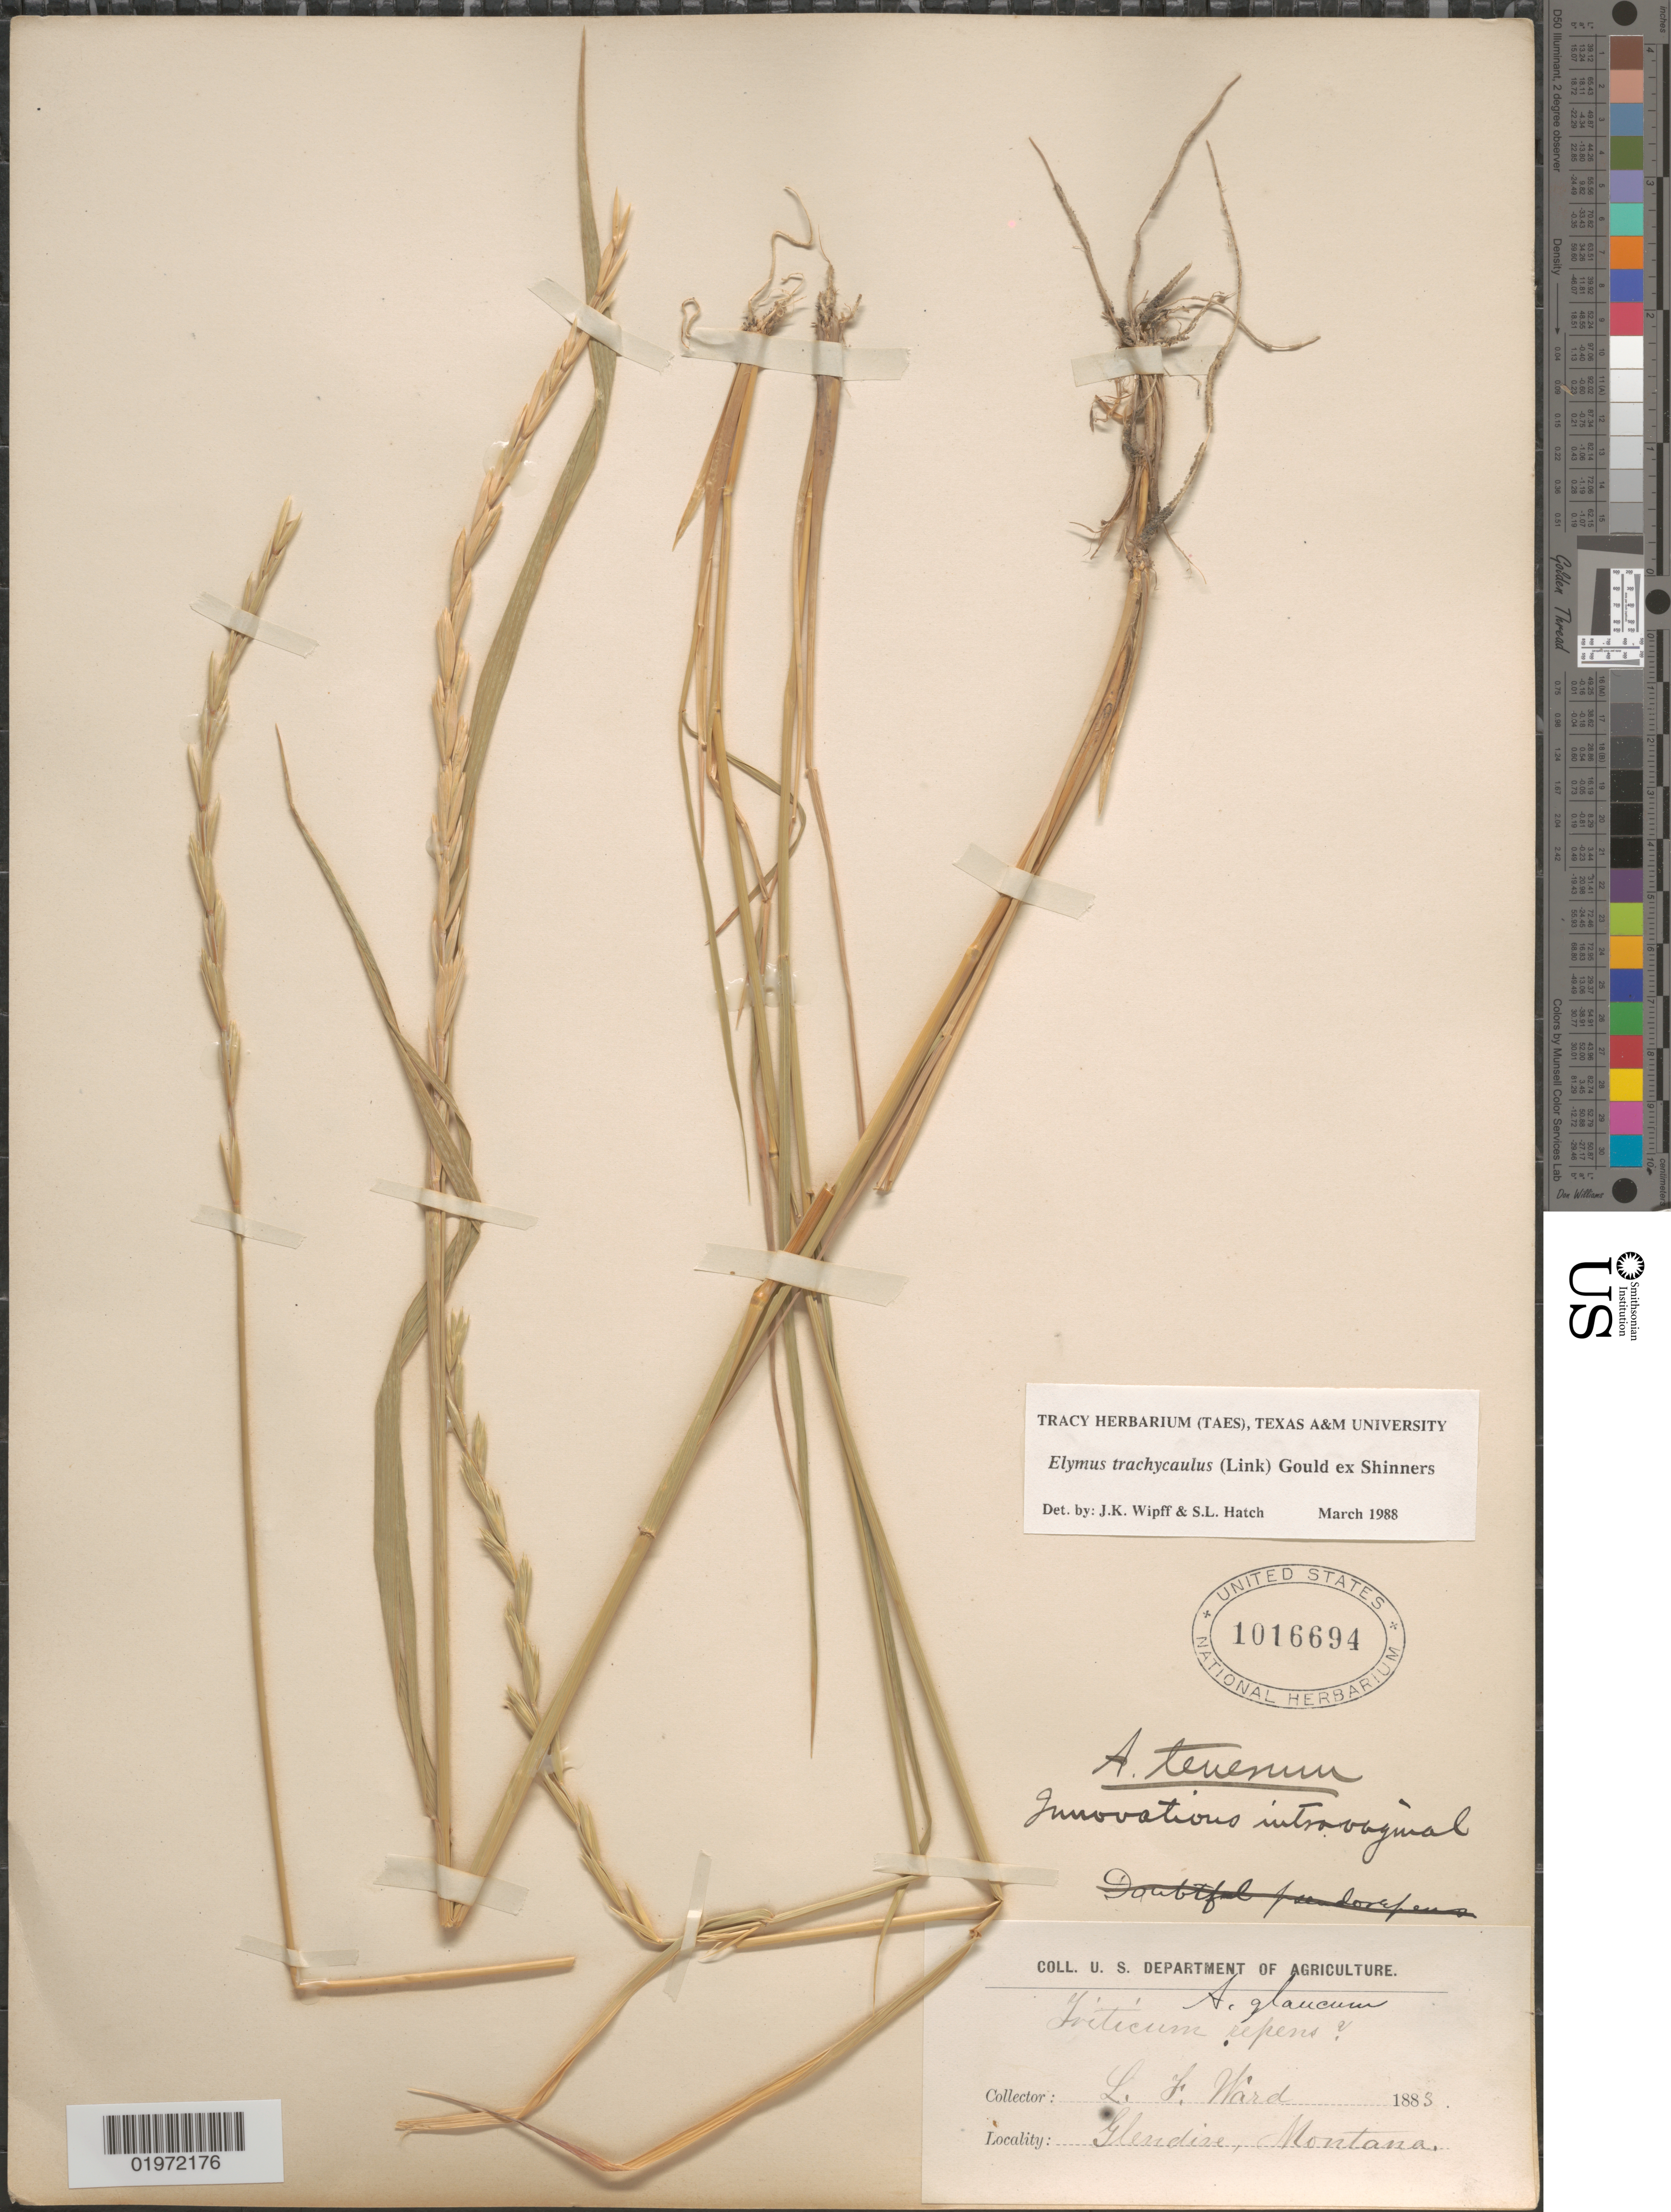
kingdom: Plantae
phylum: Tracheophyta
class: Liliopsida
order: Poales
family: Poaceae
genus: Elymus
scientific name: Elymus trachycaulus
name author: (Link) Gould ex Shinners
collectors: L. Ward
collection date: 1883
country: United States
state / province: Montana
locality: Glendive.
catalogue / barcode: US 1016694